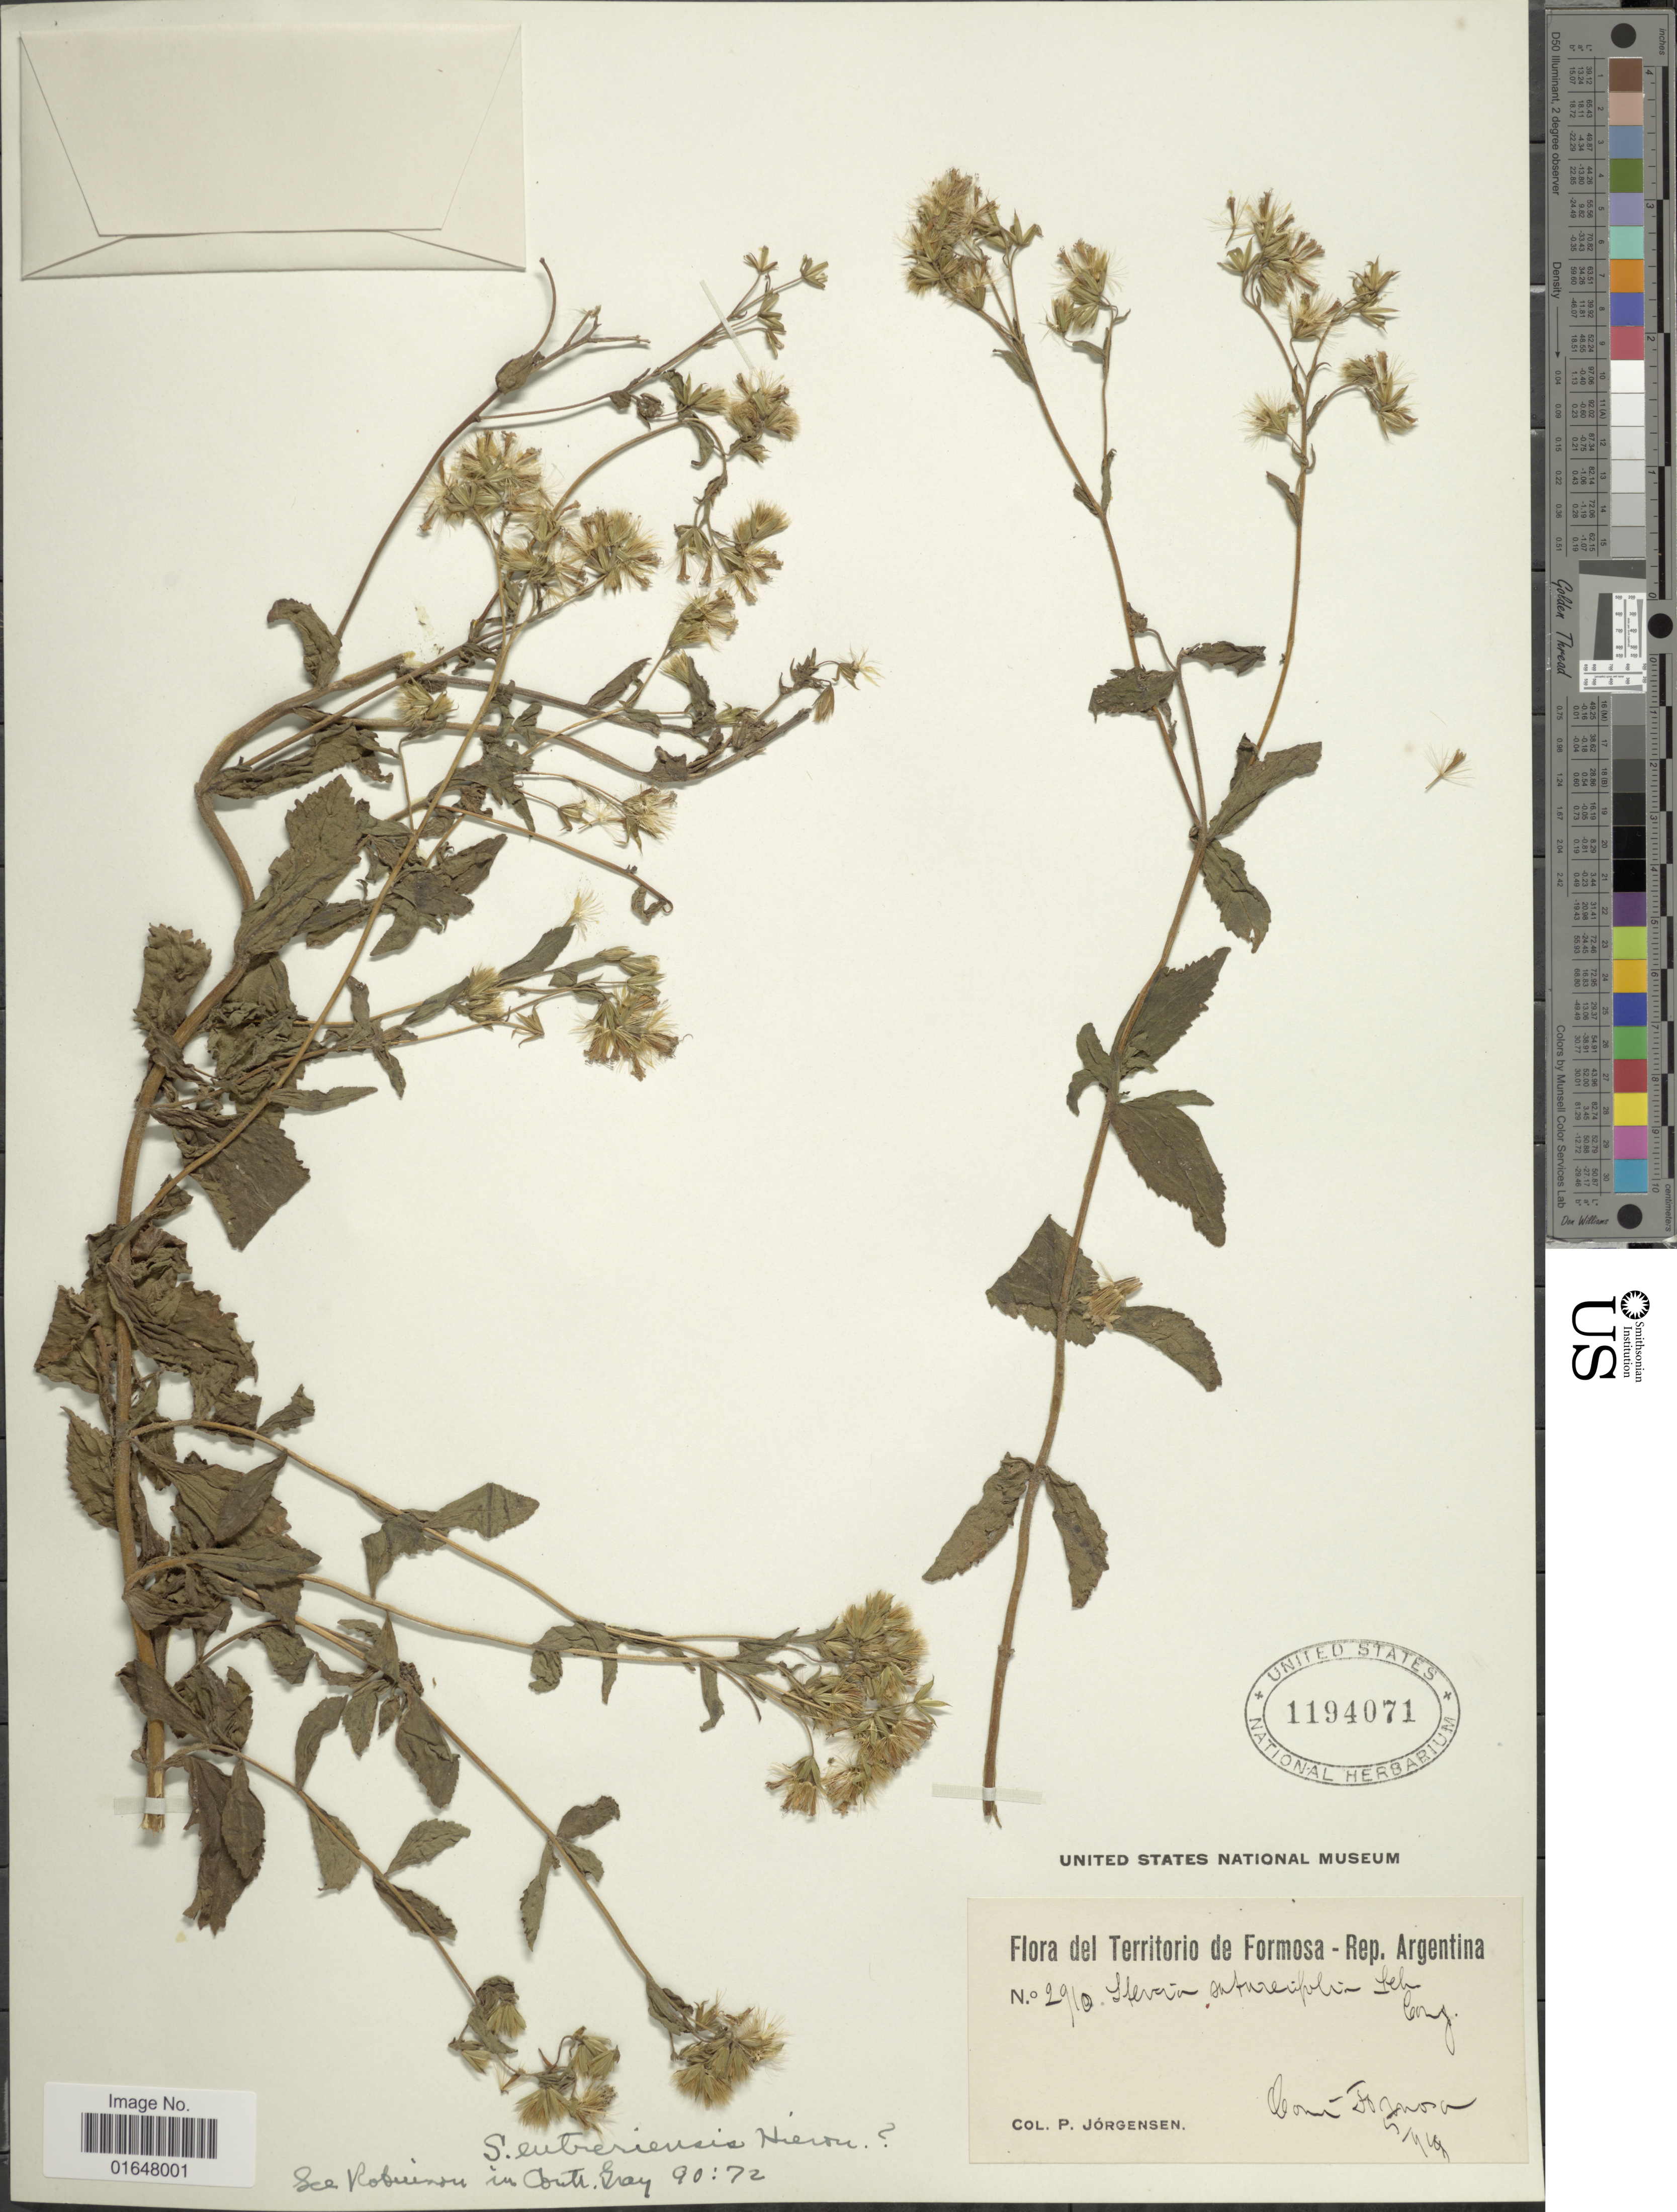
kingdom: Plantae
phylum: Tracheophyta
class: Magnoliopsida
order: Asterales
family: Asteraceae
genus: Stevia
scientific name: Stevia entreriensis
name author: Hieron.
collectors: P. Jörgensen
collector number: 2910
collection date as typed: Transcribed d/m/y: /5/47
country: Argentina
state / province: Formosa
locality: Rep. Argentina, Come-Formosa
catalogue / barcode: US 1194071